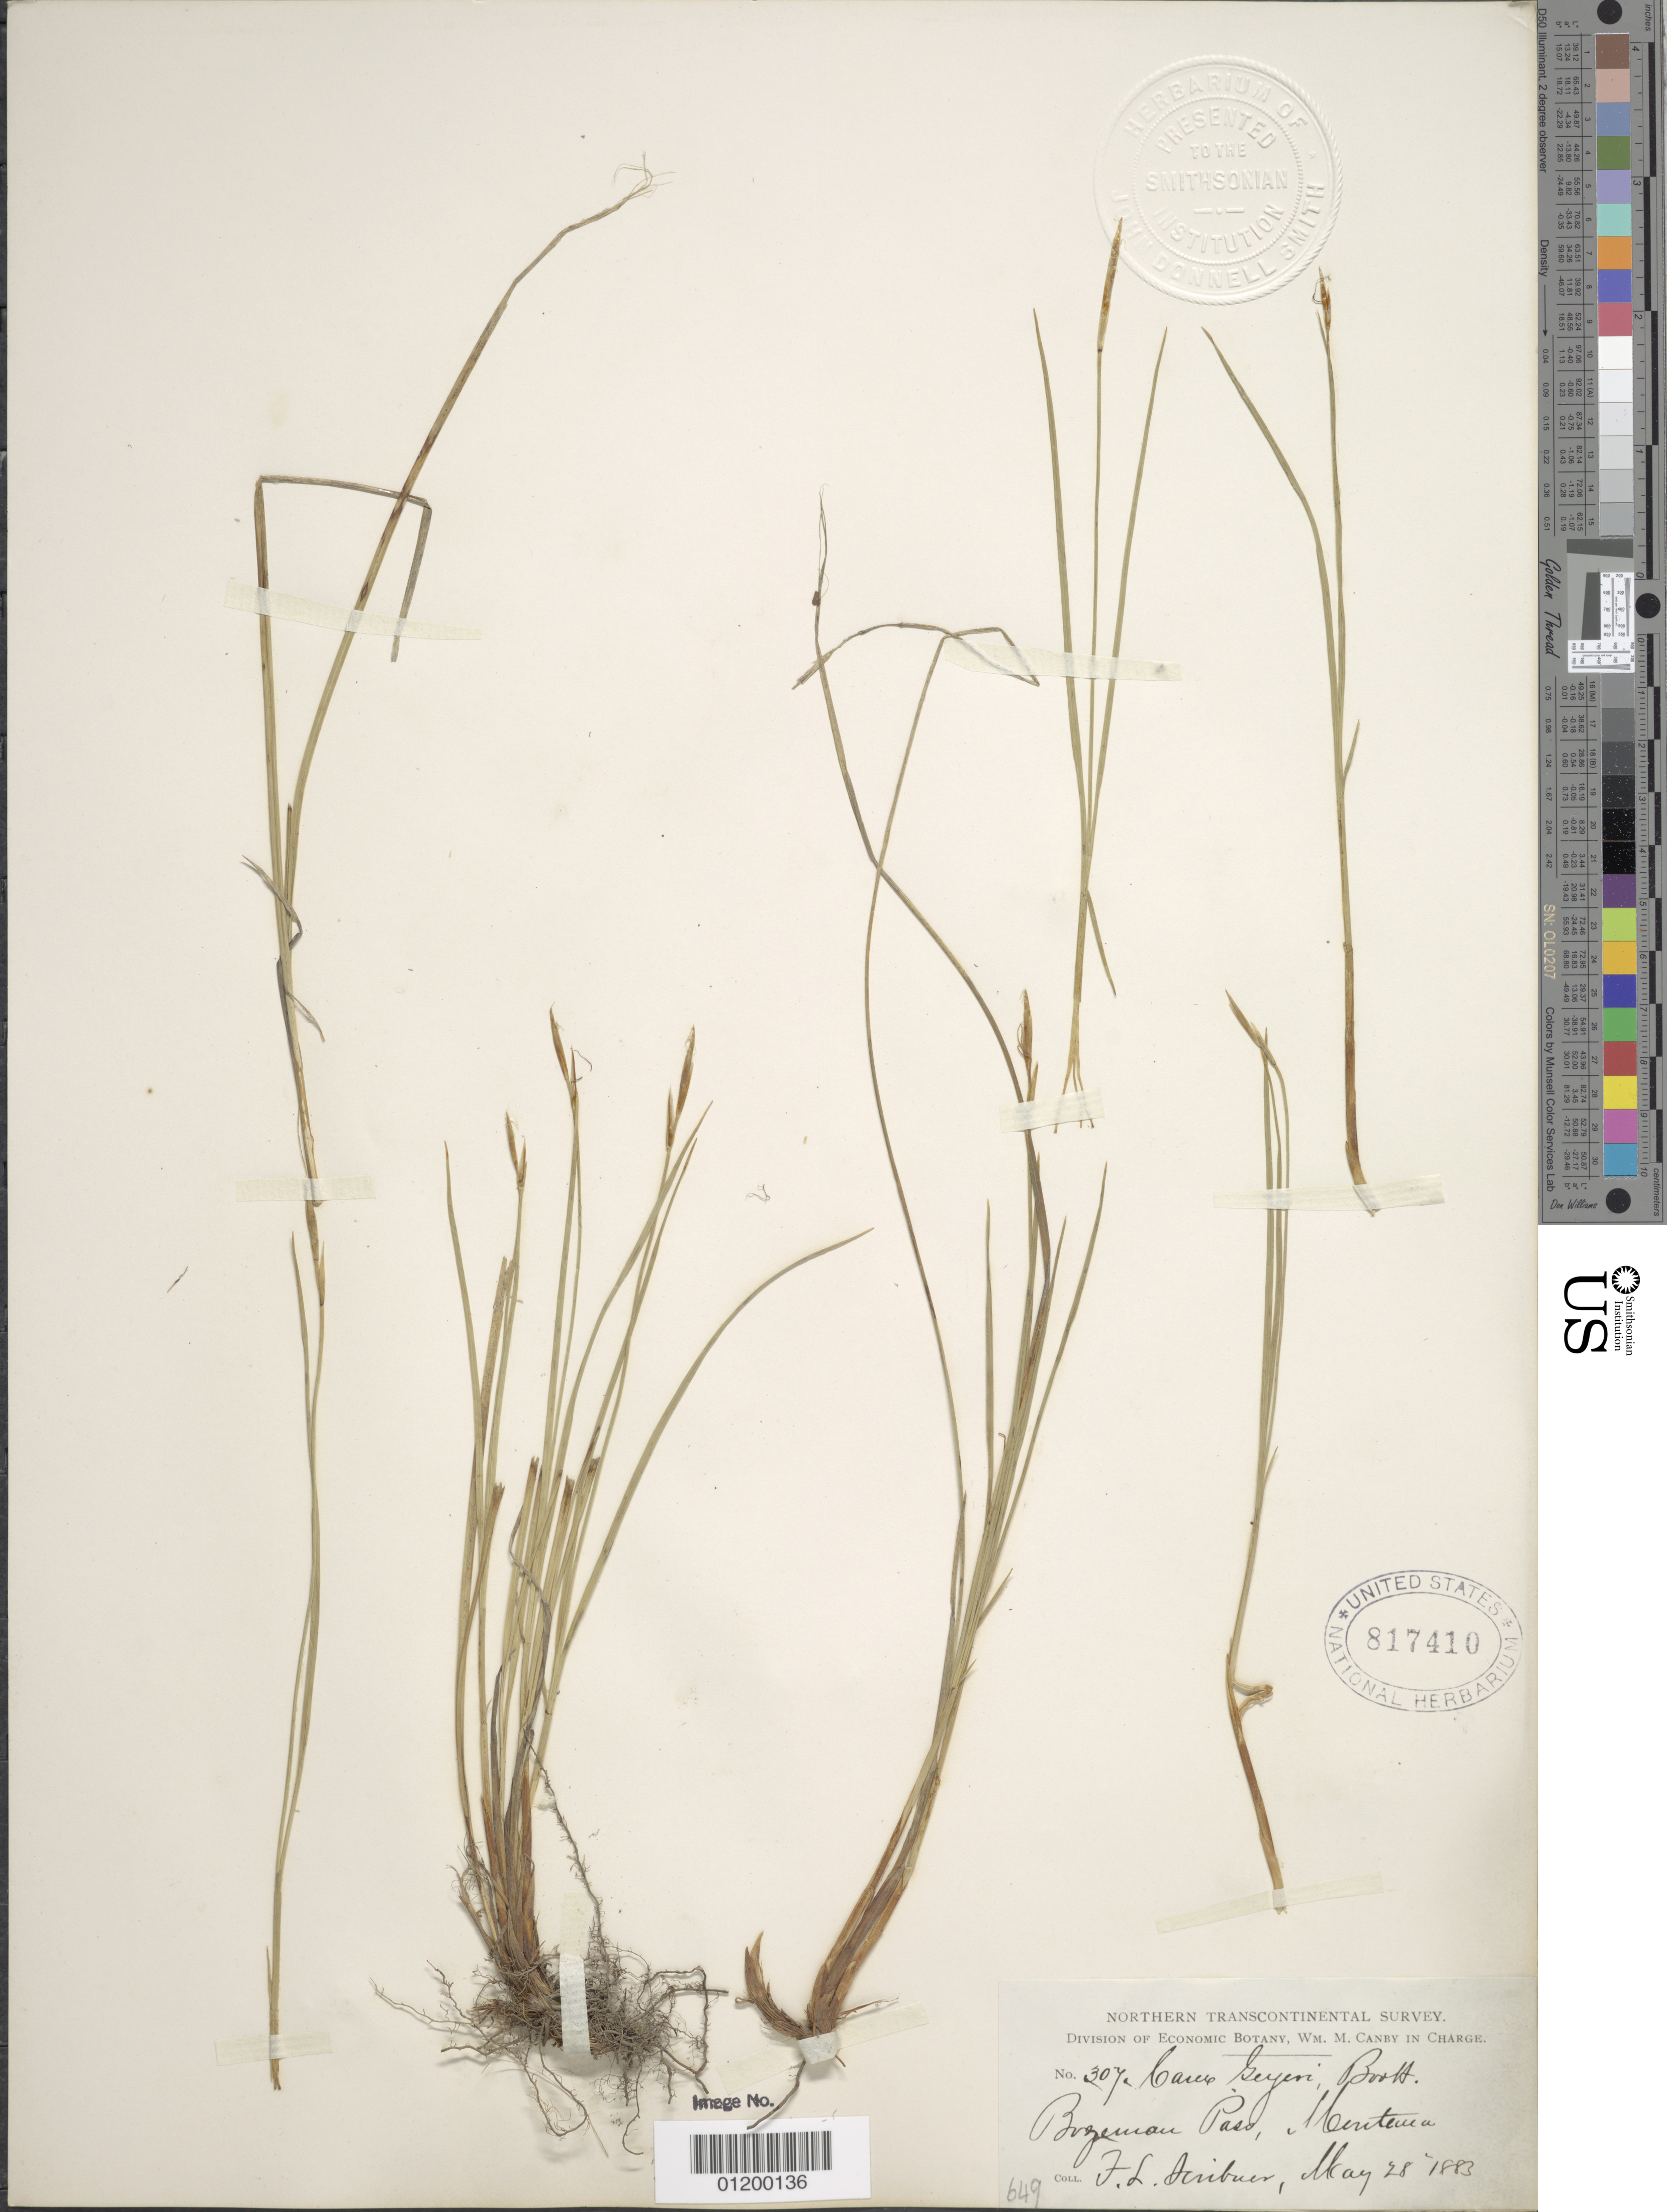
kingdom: Plantae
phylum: Tracheophyta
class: Liliopsida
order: Poales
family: Cyperaceae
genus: Carex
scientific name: Carex geyeri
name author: Boott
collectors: F. L. Scribner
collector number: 307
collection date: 1883-05-28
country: United States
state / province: Montana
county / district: Gallatin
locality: Bozeman Pass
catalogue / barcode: US 817410